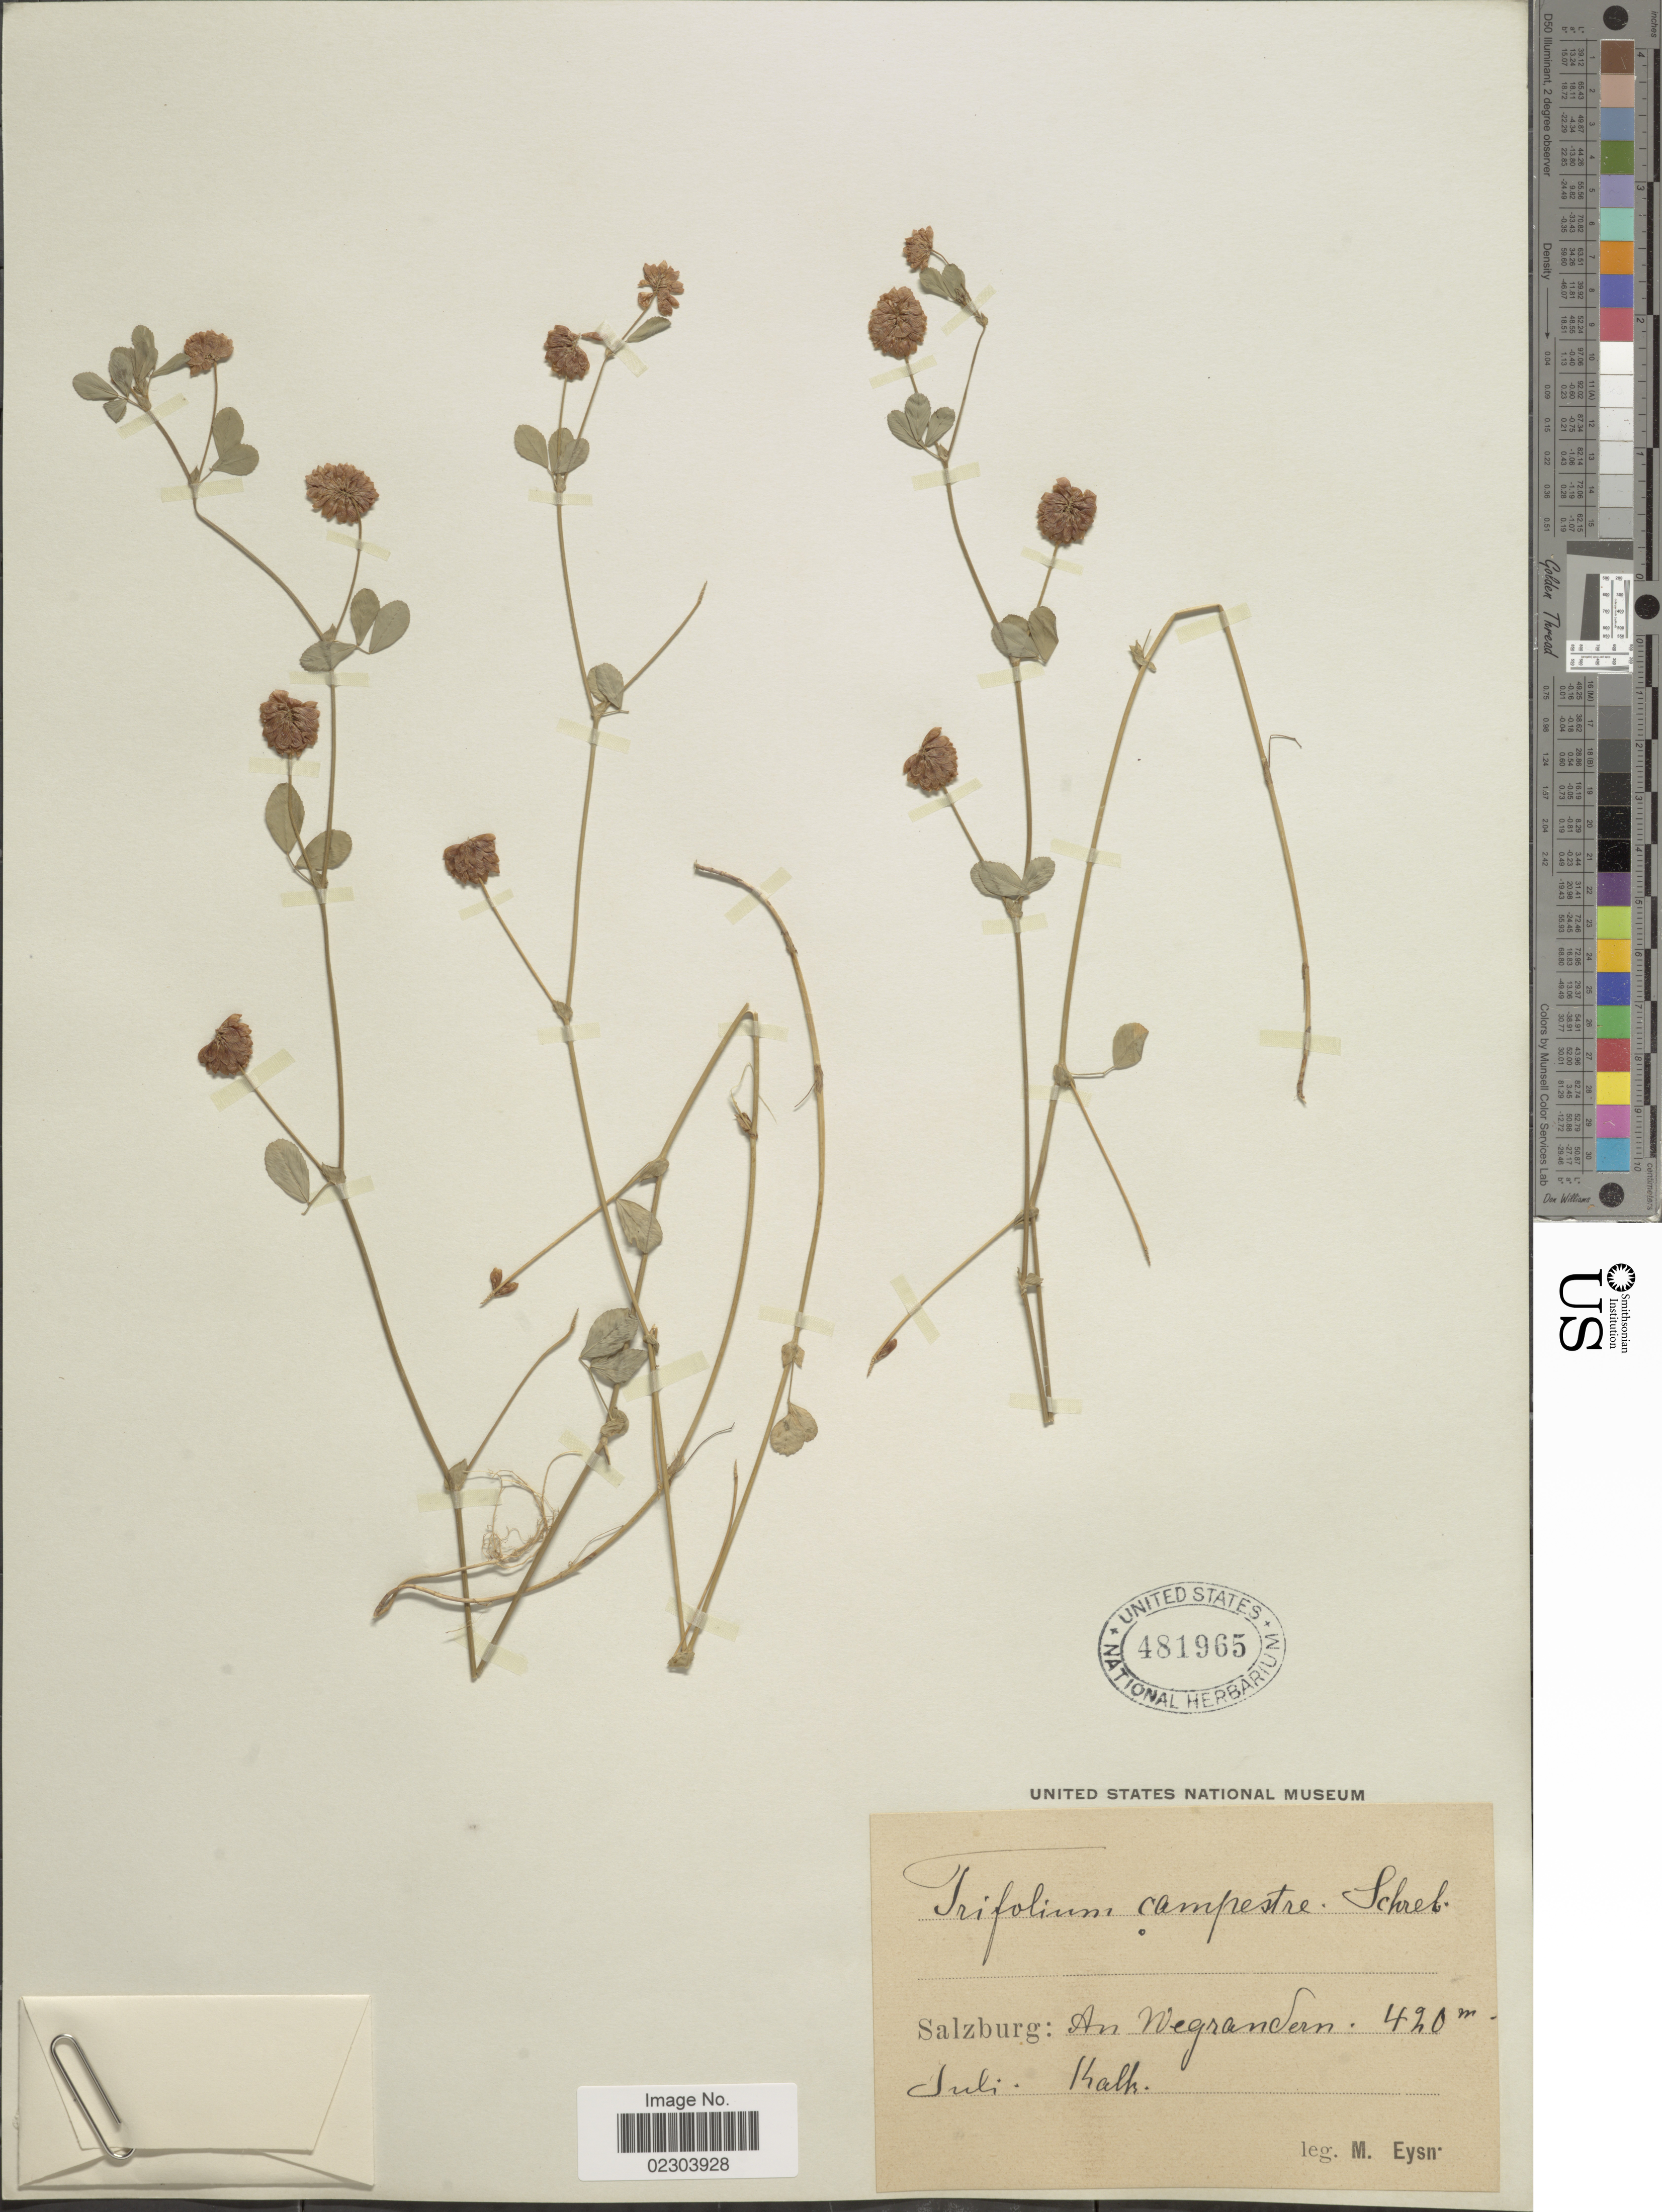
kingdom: Plantae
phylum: Tracheophyta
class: Magnoliopsida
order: Fabales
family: Fabaceae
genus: Trifolium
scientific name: Trifolium campestre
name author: Schreb.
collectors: M. Eysn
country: Austria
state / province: Salzburg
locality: An Wegrandern, Kalk [interpreted]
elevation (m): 420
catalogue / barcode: US 481965